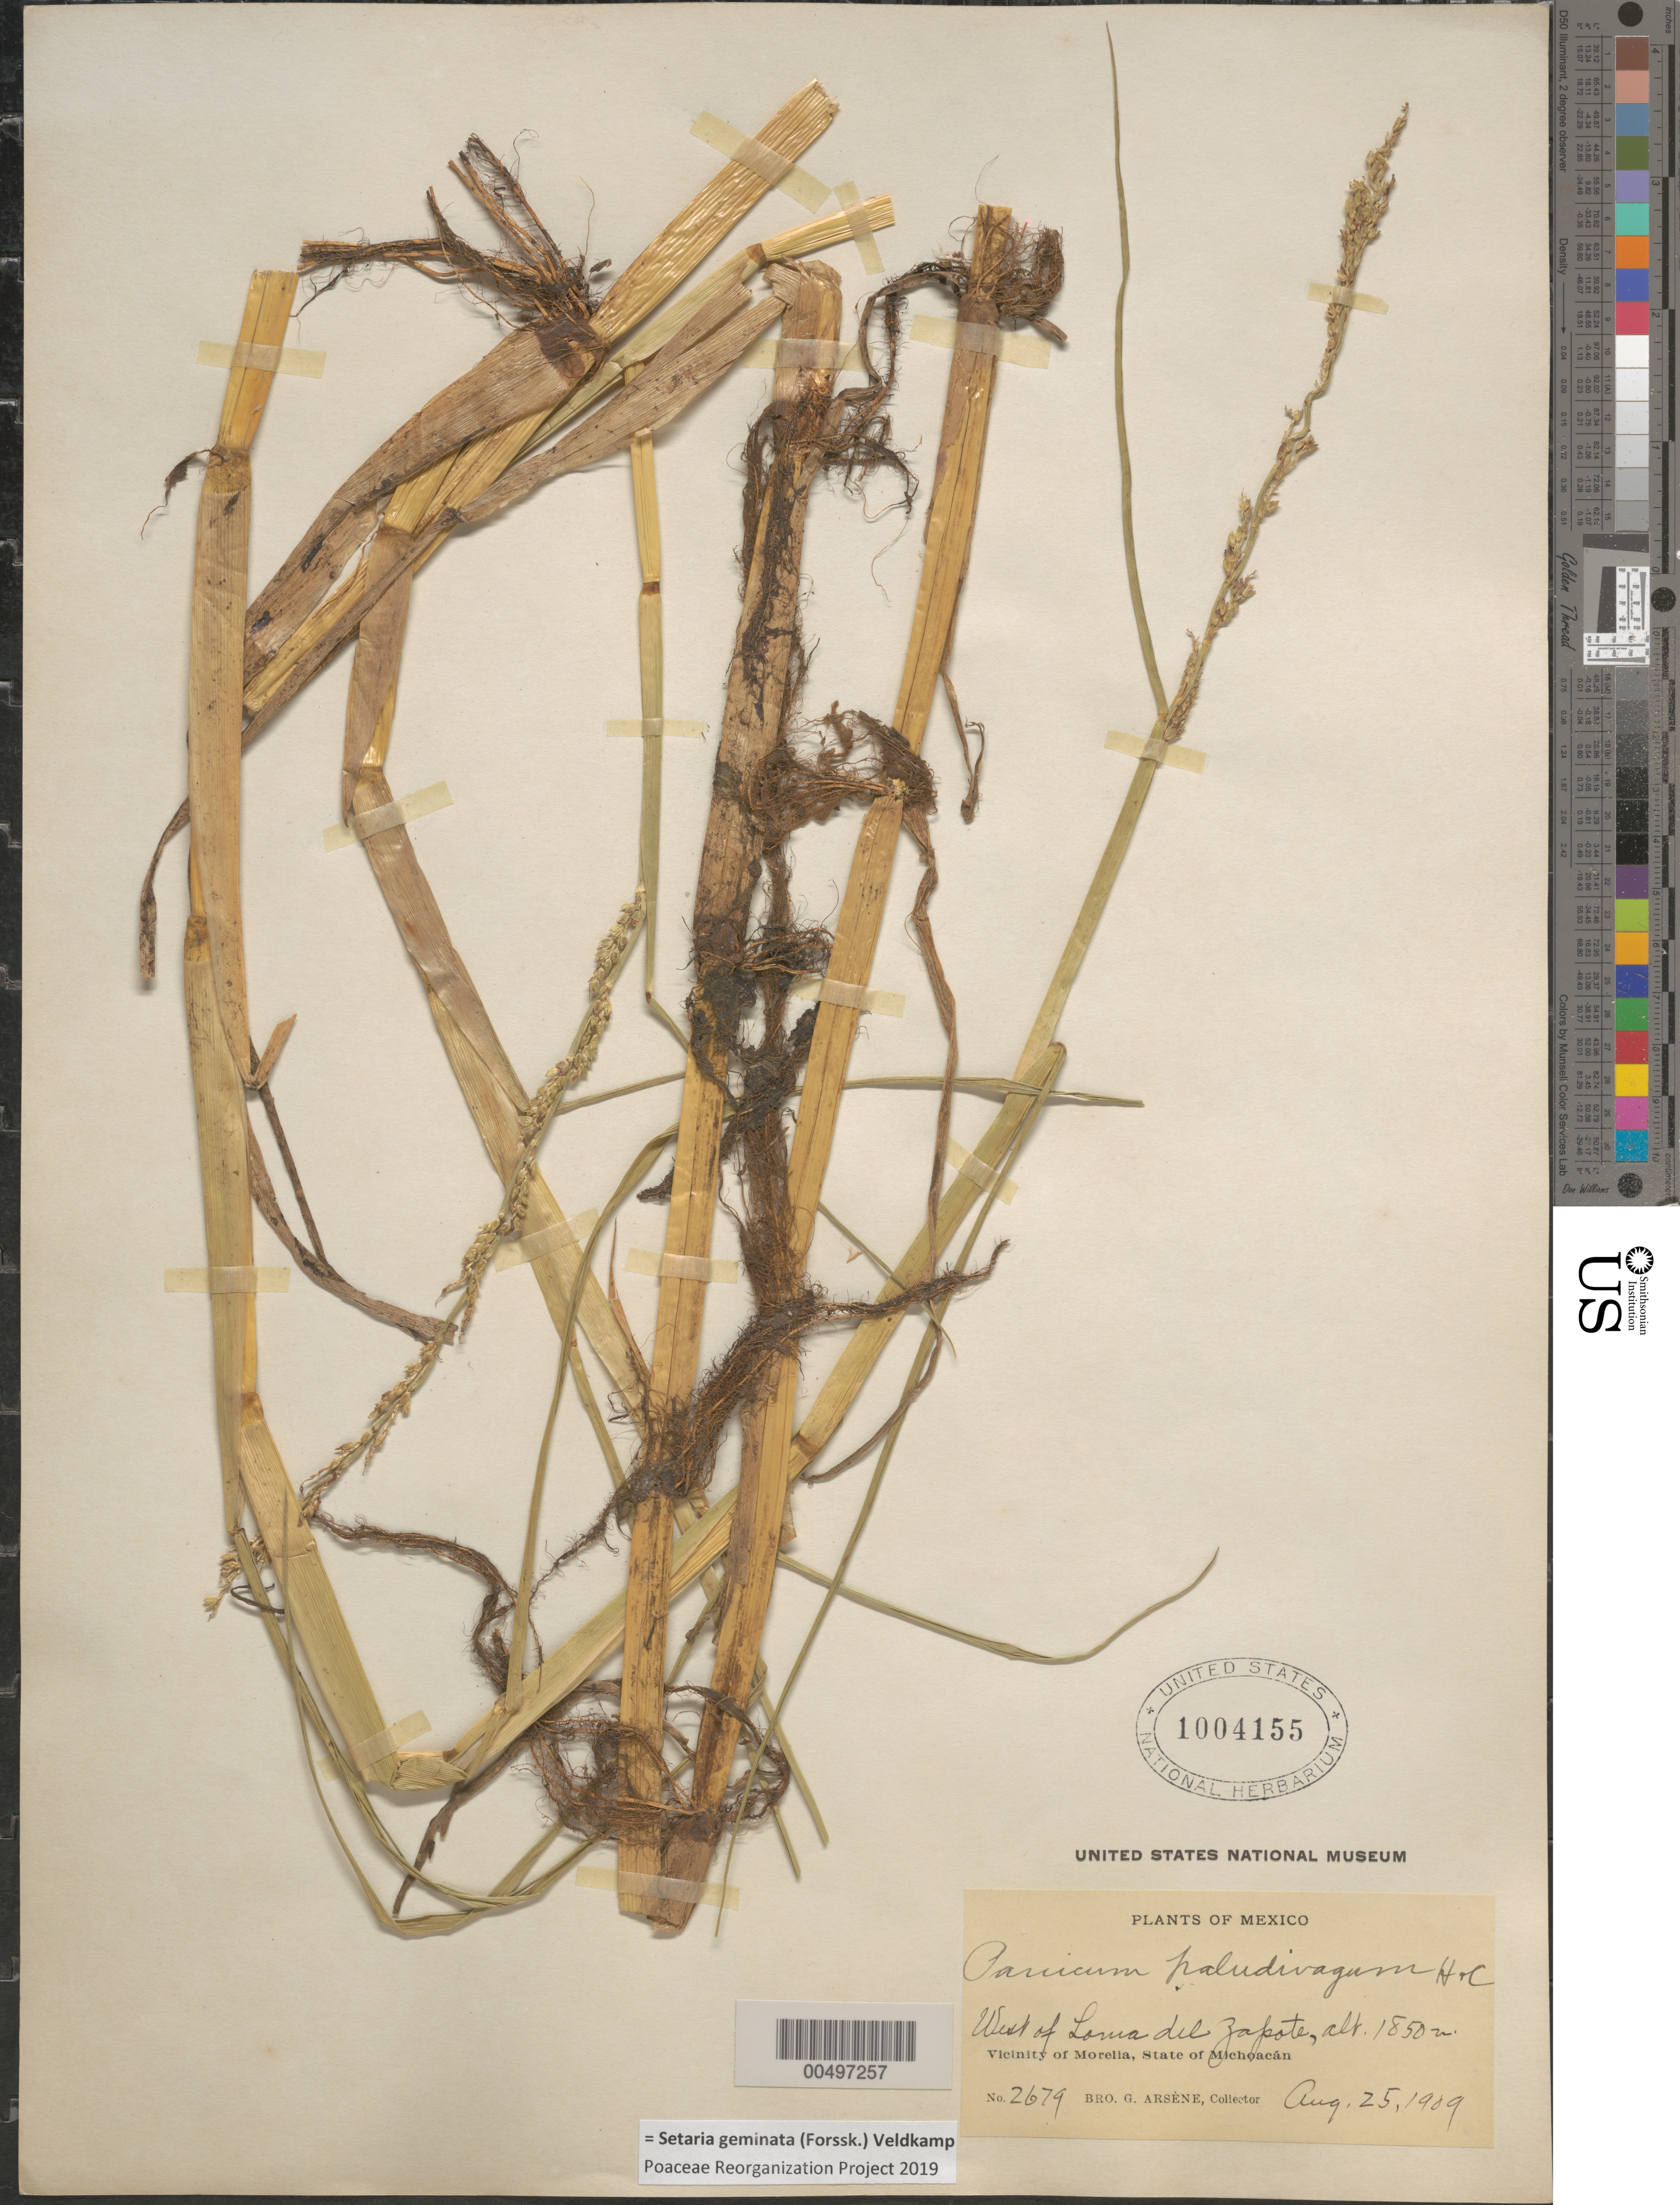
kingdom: Plantae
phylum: Tracheophyta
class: Liliopsida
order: Poales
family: Poaceae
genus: Setaria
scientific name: Setaria geminata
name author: (Forssk.) Veldkamp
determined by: Poaceae Reorganization Project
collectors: Bro. G. Arsène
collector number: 2679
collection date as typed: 25 Aug 1909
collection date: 1909-08-25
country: Mexico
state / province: Michoacán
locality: W of Loma del Zapote, vicinity of Morelia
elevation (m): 1850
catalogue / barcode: US 1004155